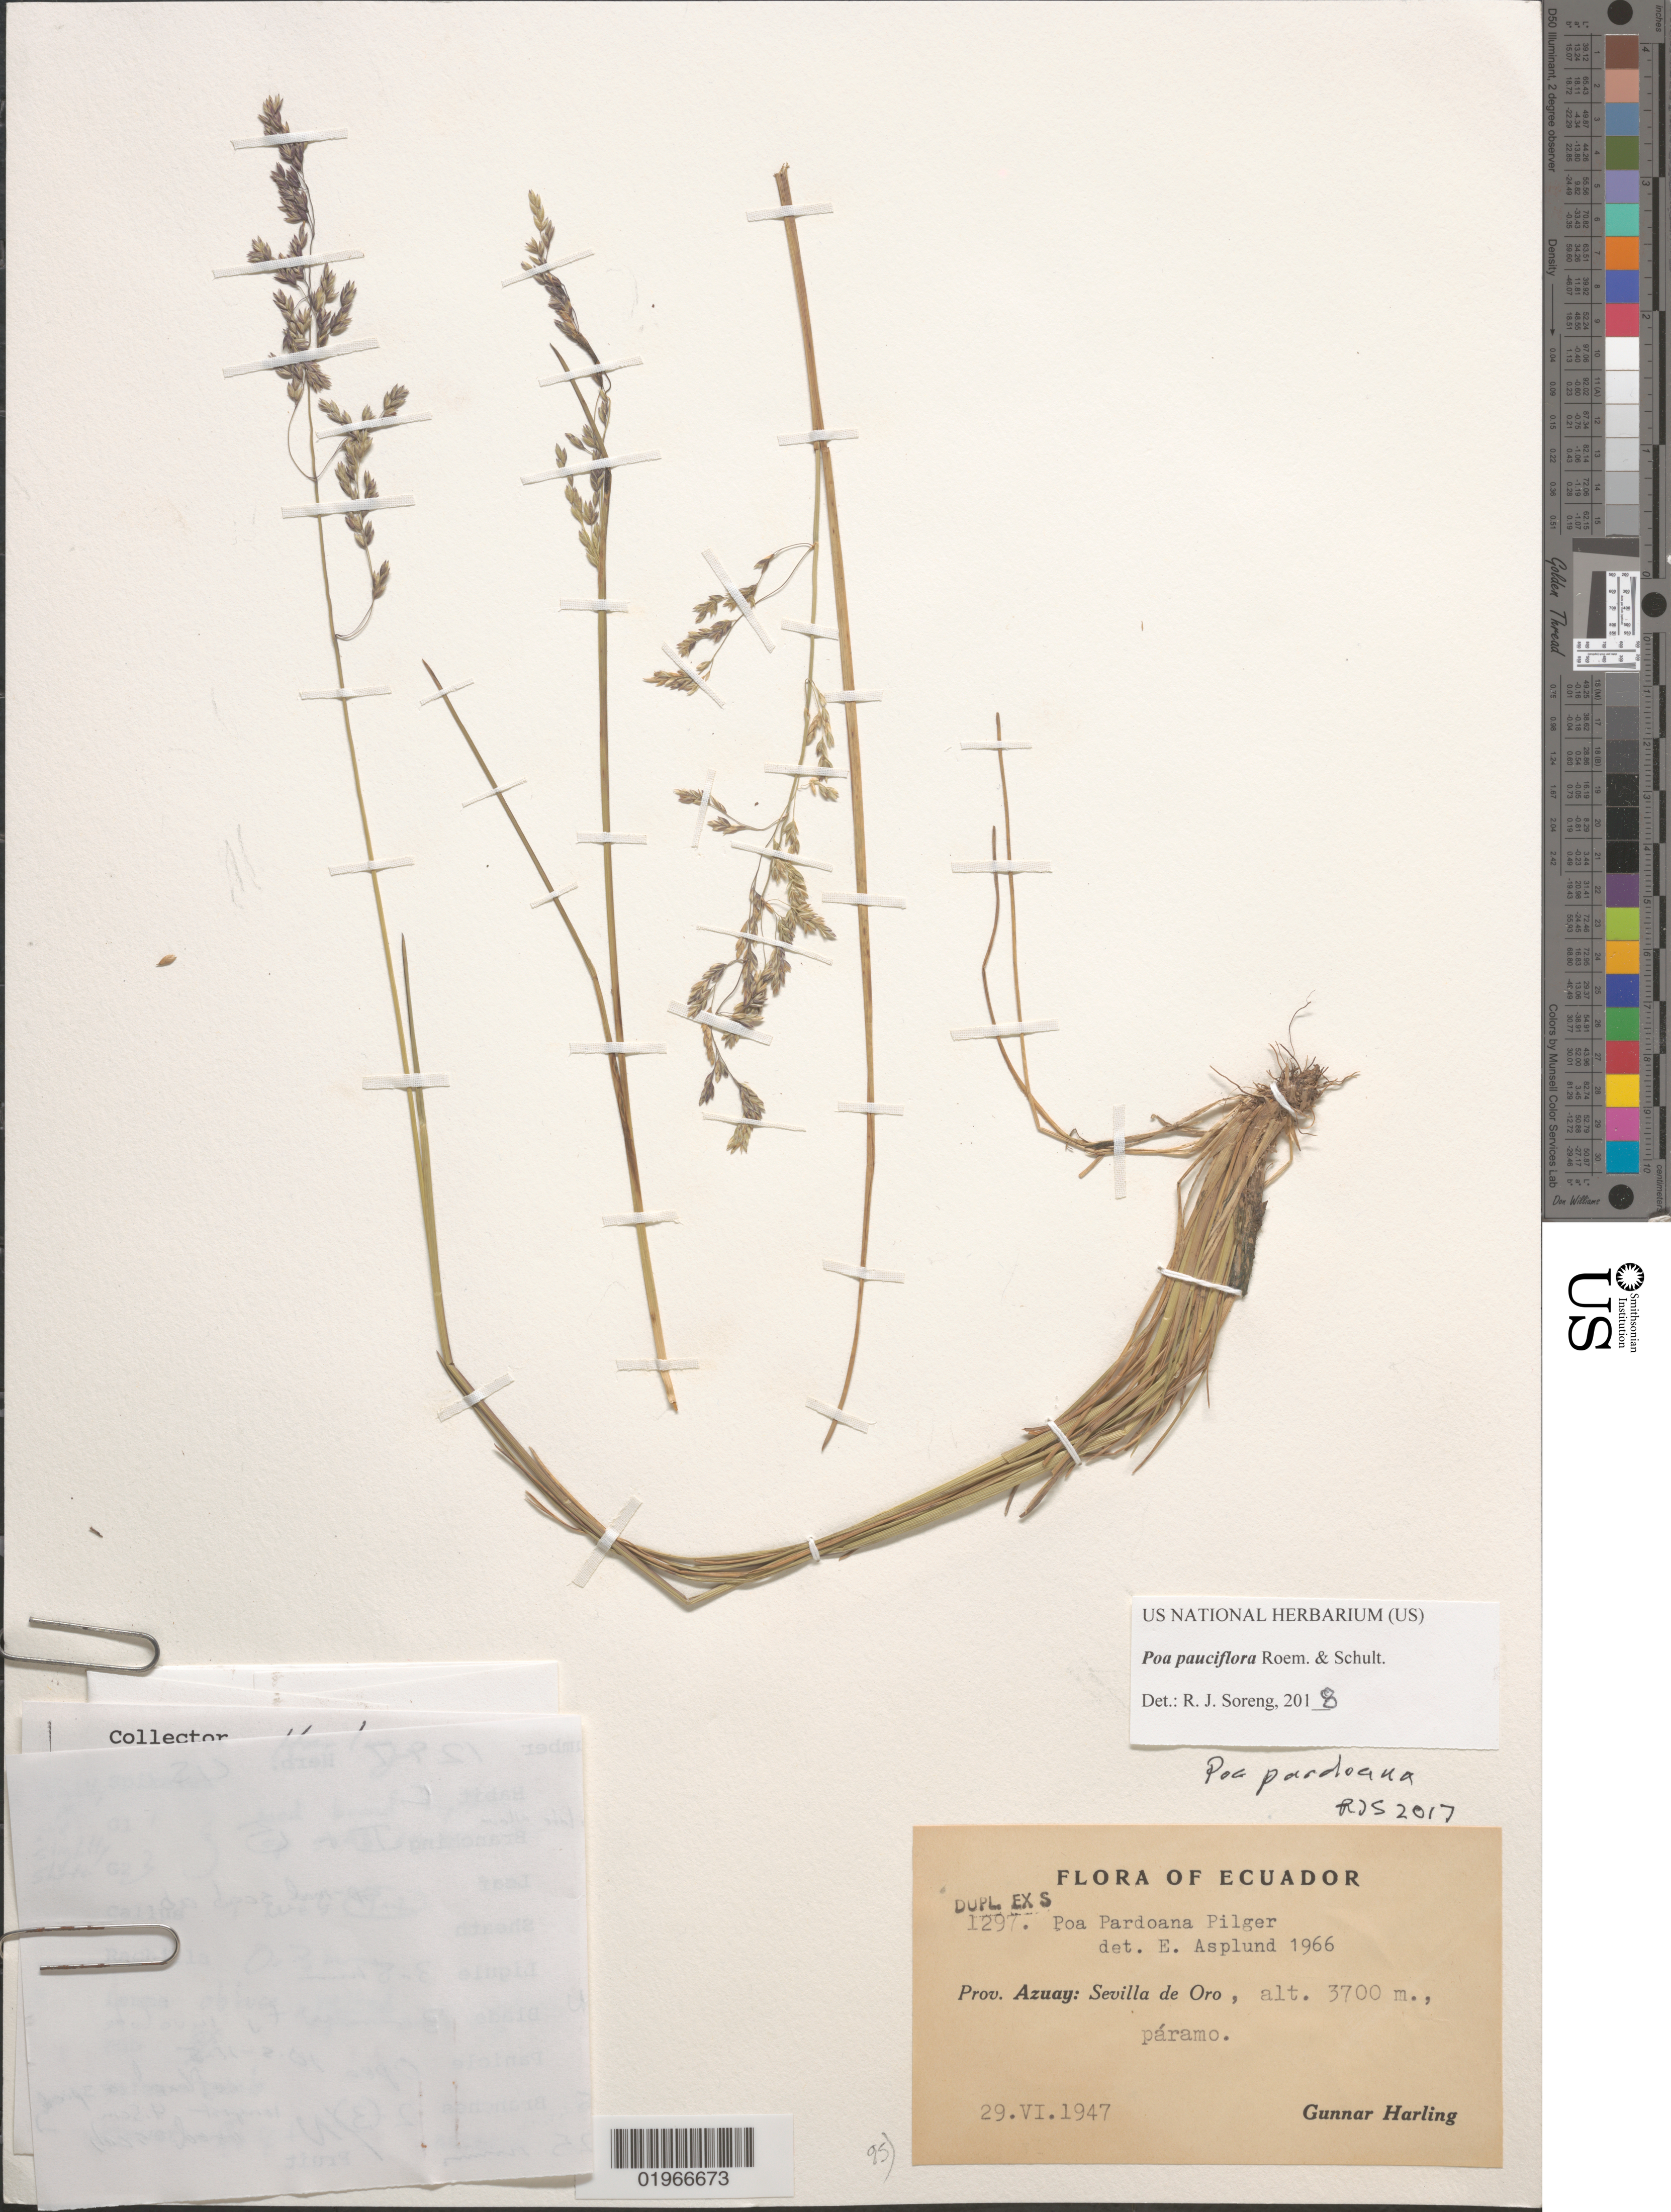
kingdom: Plantae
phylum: Tracheophyta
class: Liliopsida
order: Poales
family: Poaceae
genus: Poa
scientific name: Poa pauciflora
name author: Roem. & Schult.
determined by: Soreng, Robert J., Research Associate (BOT), Smithsonian Institution - National Museum of Natural History (UNITED STATES)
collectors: G. Harling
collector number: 1297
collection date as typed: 29.VI.1947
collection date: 1947-06-29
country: Ecuador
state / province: Azuay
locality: Sevilla de Oro.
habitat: páramo.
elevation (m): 3700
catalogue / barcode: US 3250181